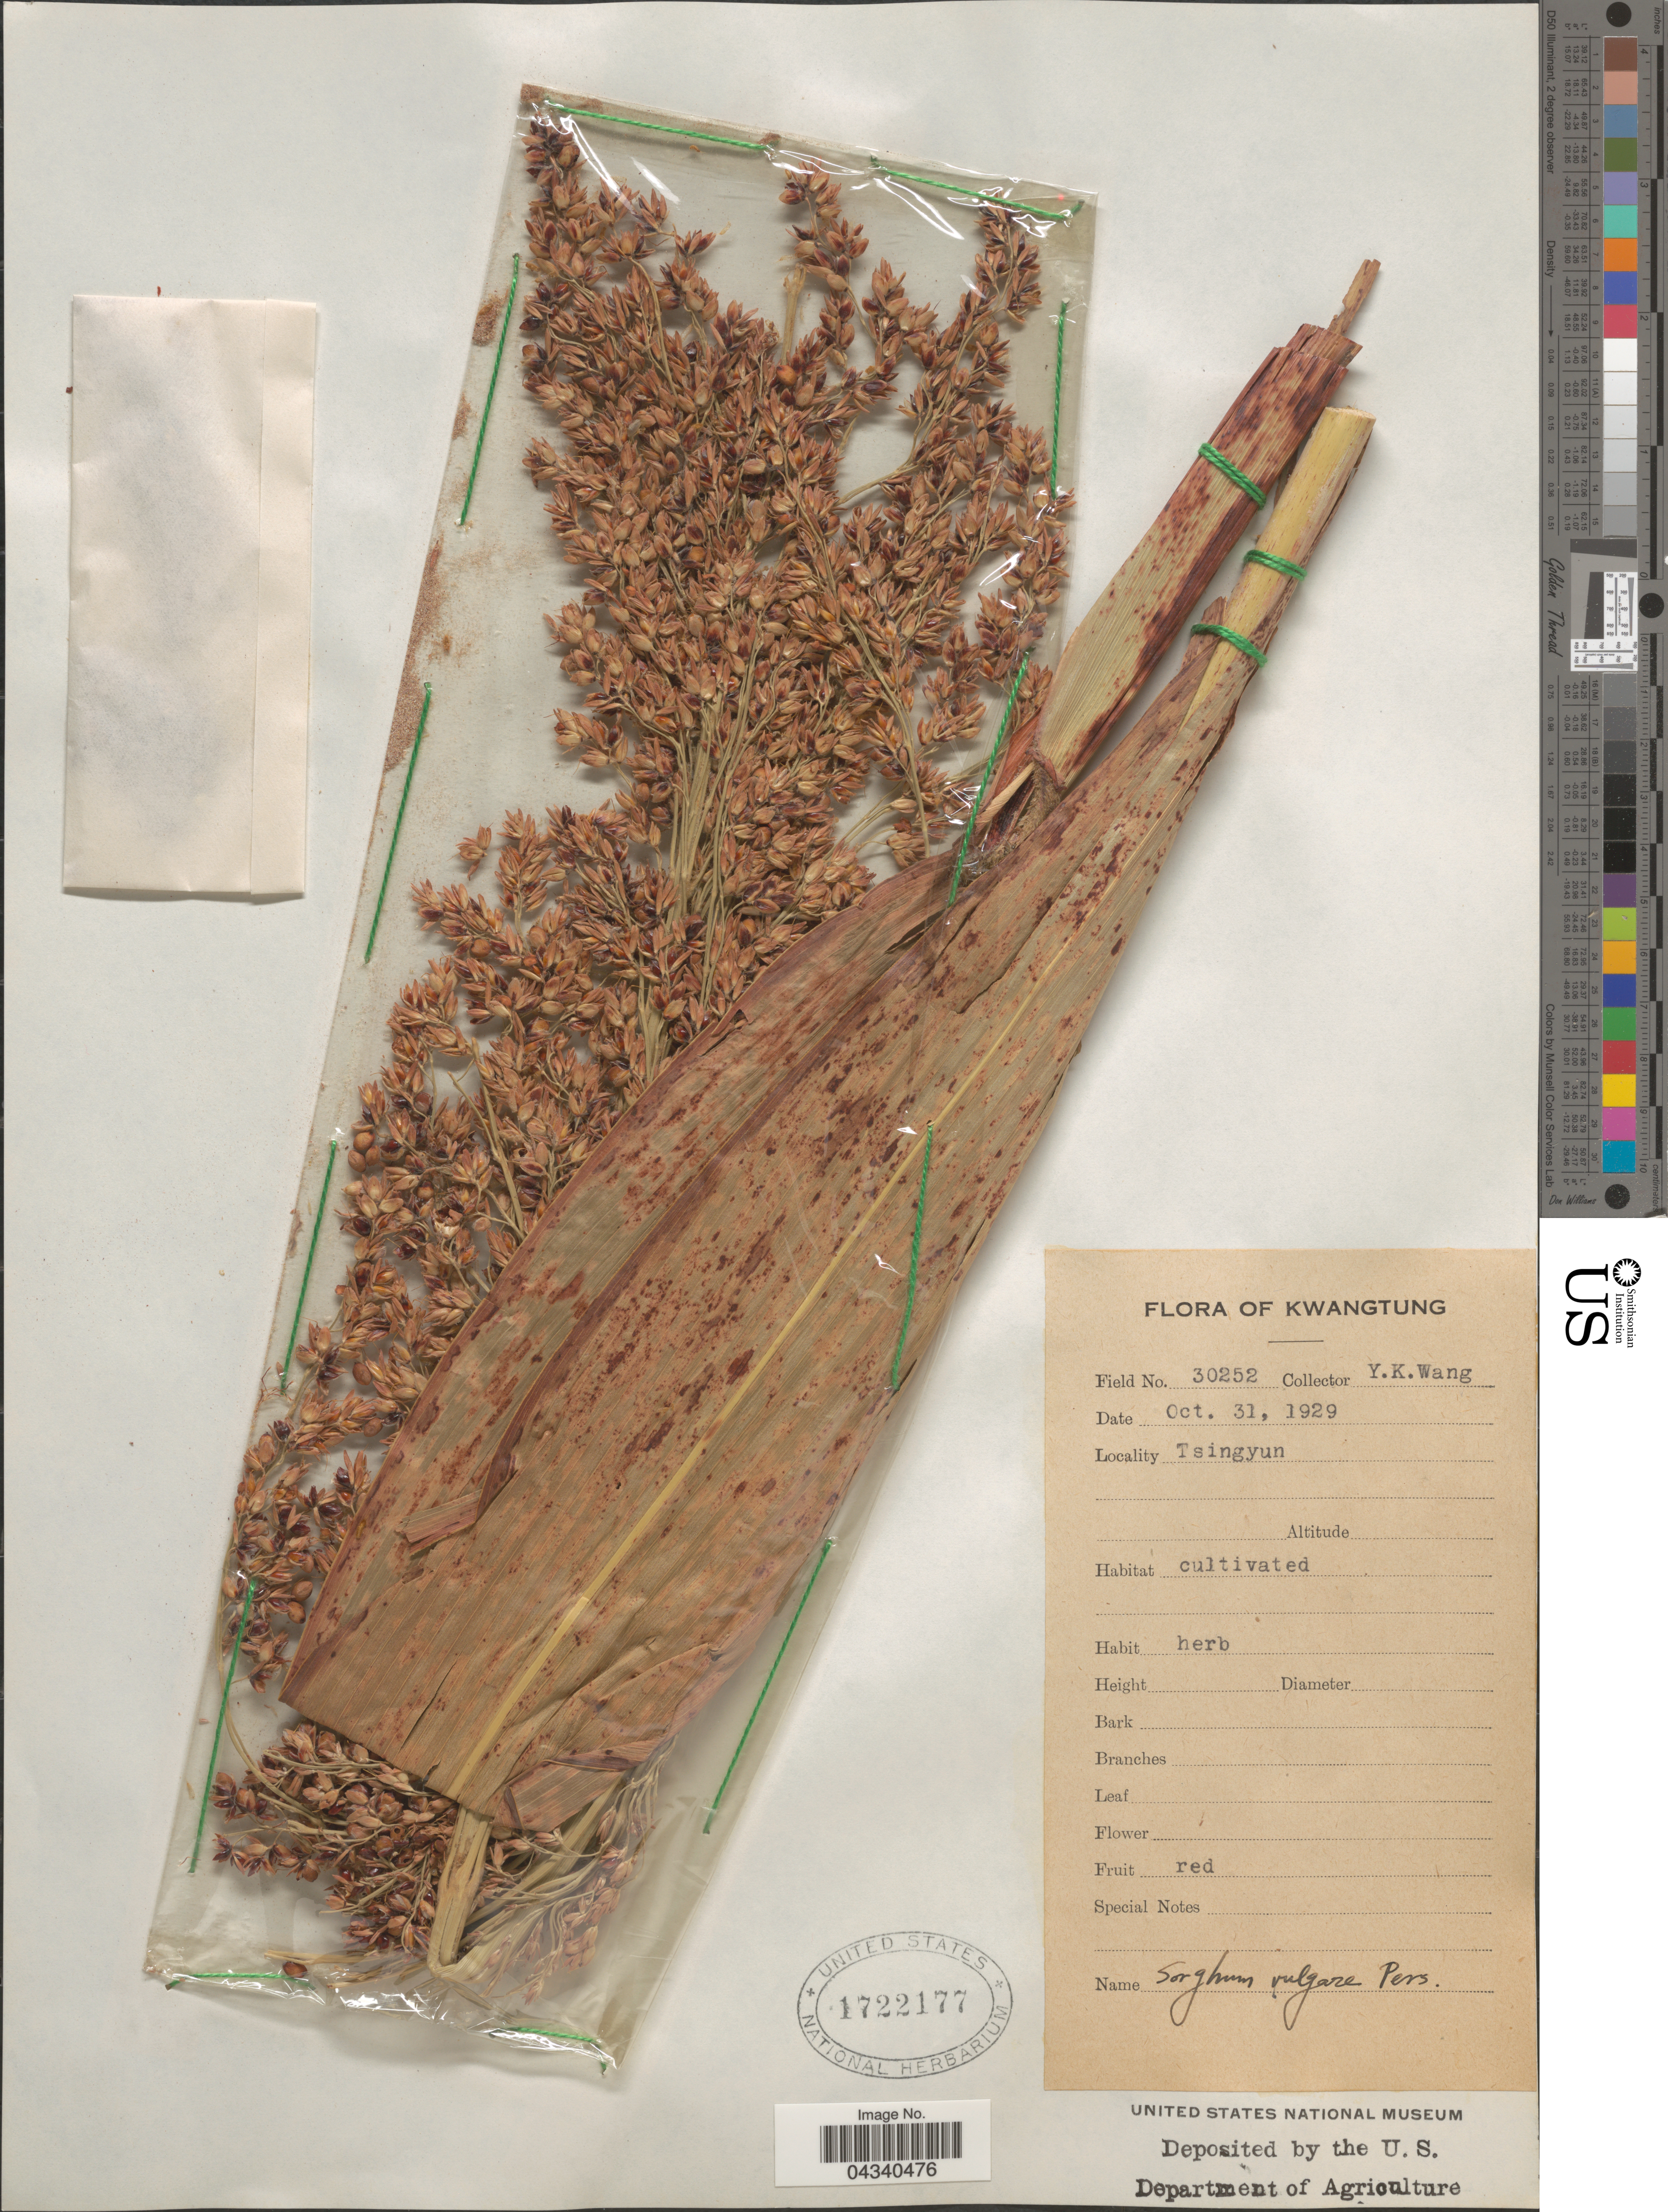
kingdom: Plantae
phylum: Tracheophyta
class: Liliopsida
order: Poales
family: Poaceae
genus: Sorghum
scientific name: Sorghum bicolor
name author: (L.) Moench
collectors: Y. Wang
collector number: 30252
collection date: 1929-10-31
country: China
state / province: Guangdong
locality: Kwangtung. Tsingyun.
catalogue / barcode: US 1722177